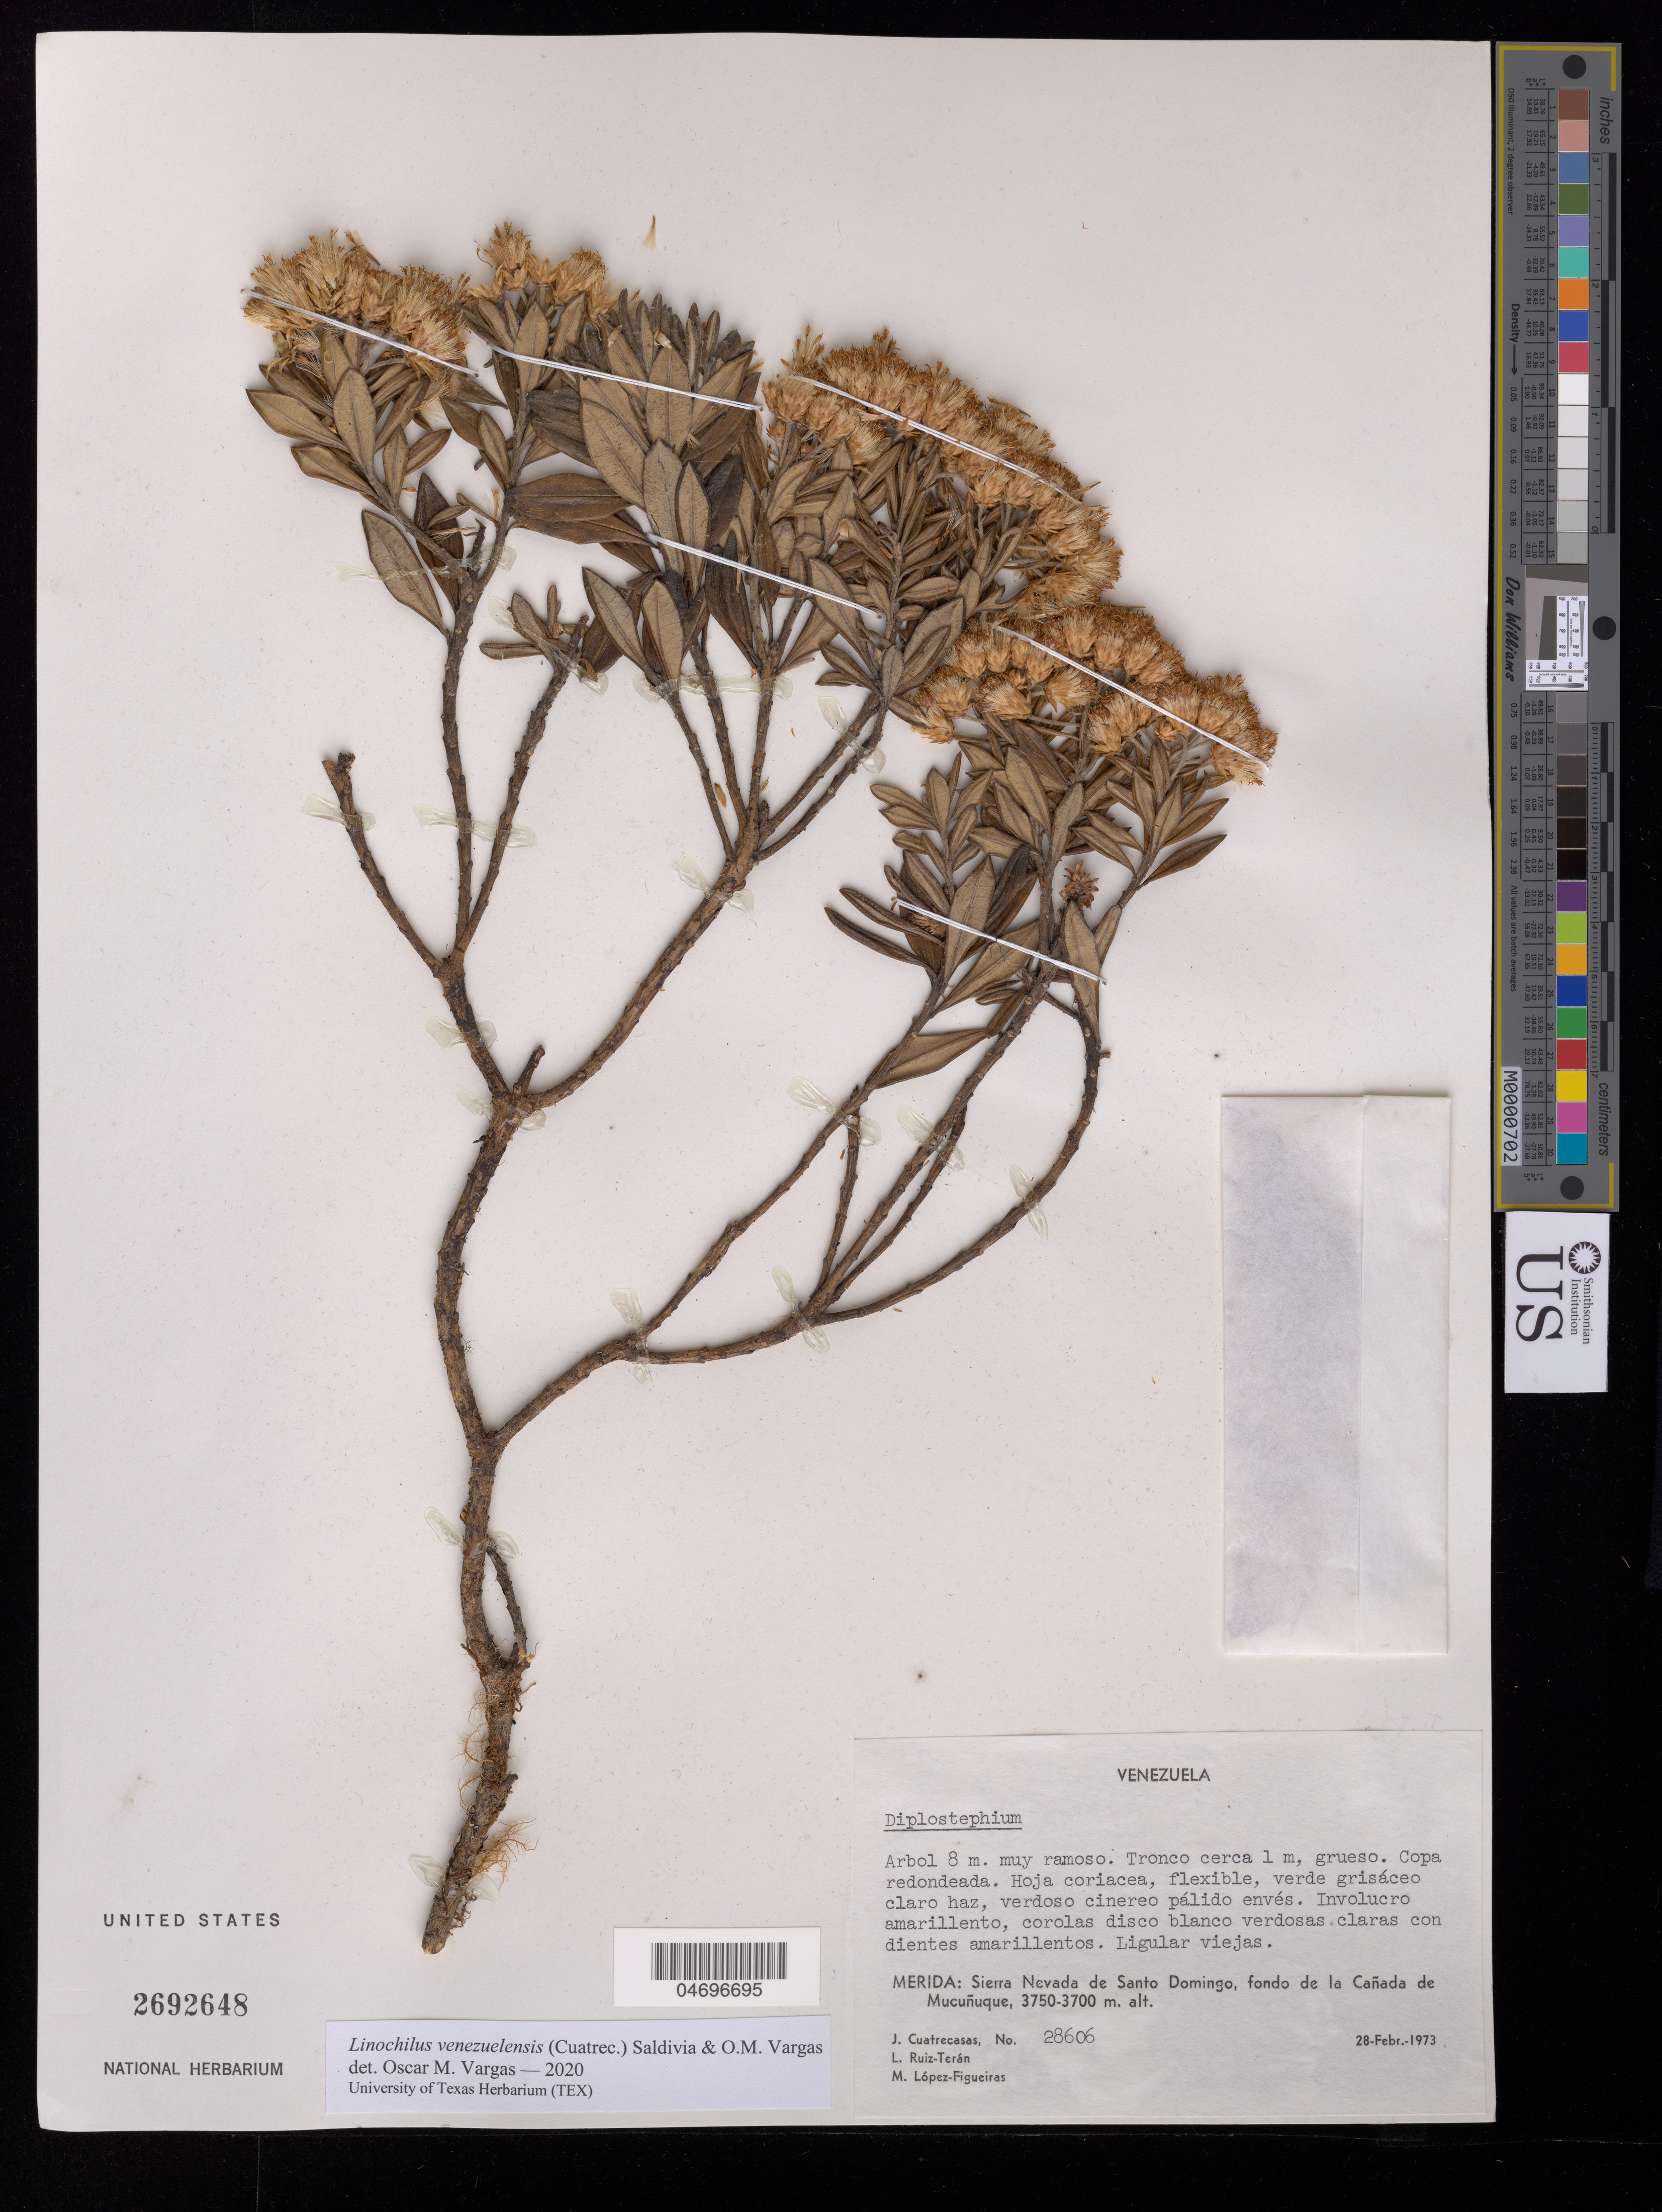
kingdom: Plantae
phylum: Tracheophyta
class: Magnoliopsida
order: Asterales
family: Asteraceae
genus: Linochilus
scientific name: Linochilus venezuelensis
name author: (Cuatrec.) Saldivia & O.M. Vargas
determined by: Vargas, Oscar M.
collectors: J. Cuatrecasas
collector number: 28606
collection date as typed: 28 Feb 1973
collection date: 1973-02-28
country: Venezuela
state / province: Mérida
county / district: Rangel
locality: Sierra Nevada de Santo Domingo, fondo de la Cañada de Mucuñuque. Mucunuque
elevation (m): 3700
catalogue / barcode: US 2692648